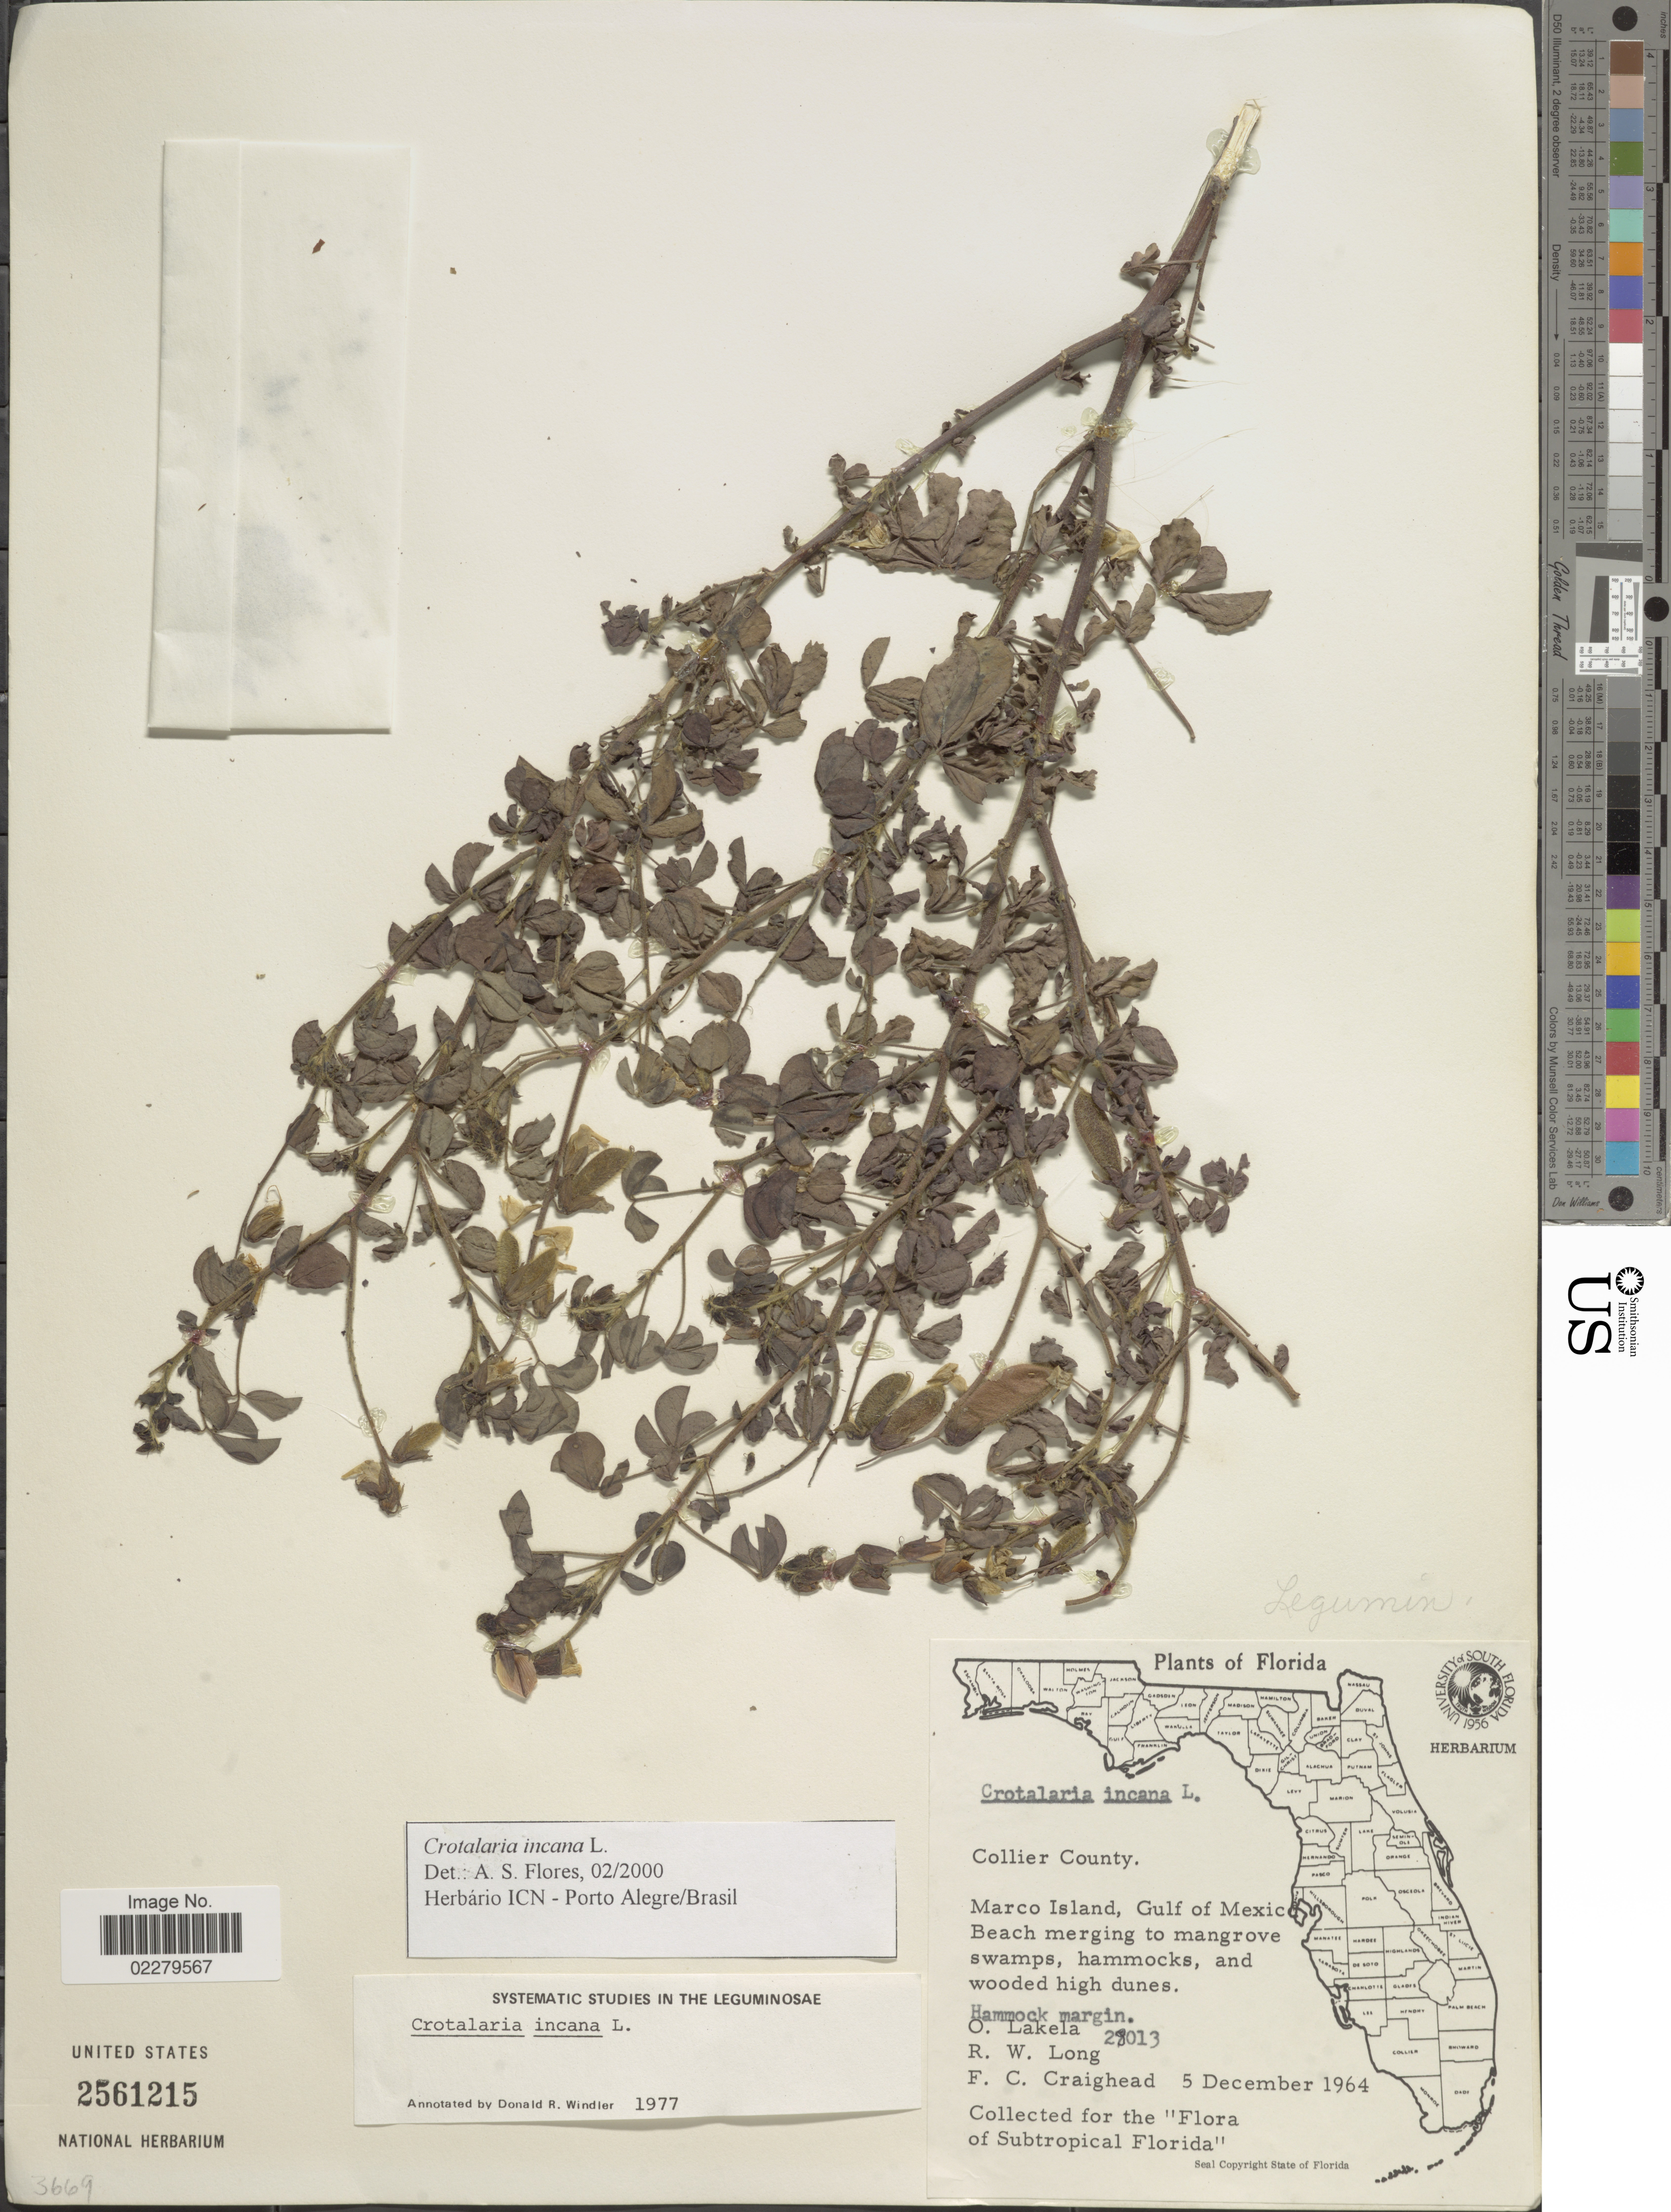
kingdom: Plantae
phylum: Tracheophyta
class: Magnoliopsida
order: Fabales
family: Fabaceae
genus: Crotalaria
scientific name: Crotalaria incana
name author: L.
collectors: O. Lakela, R. W. Long & F. Craighead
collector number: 29013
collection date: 1964-12-05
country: United States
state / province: Florida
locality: Coliier County. Marco Island, Gulf of Mexico Beach merging to mangrove swamps. Hammock margin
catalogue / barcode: US 2561215